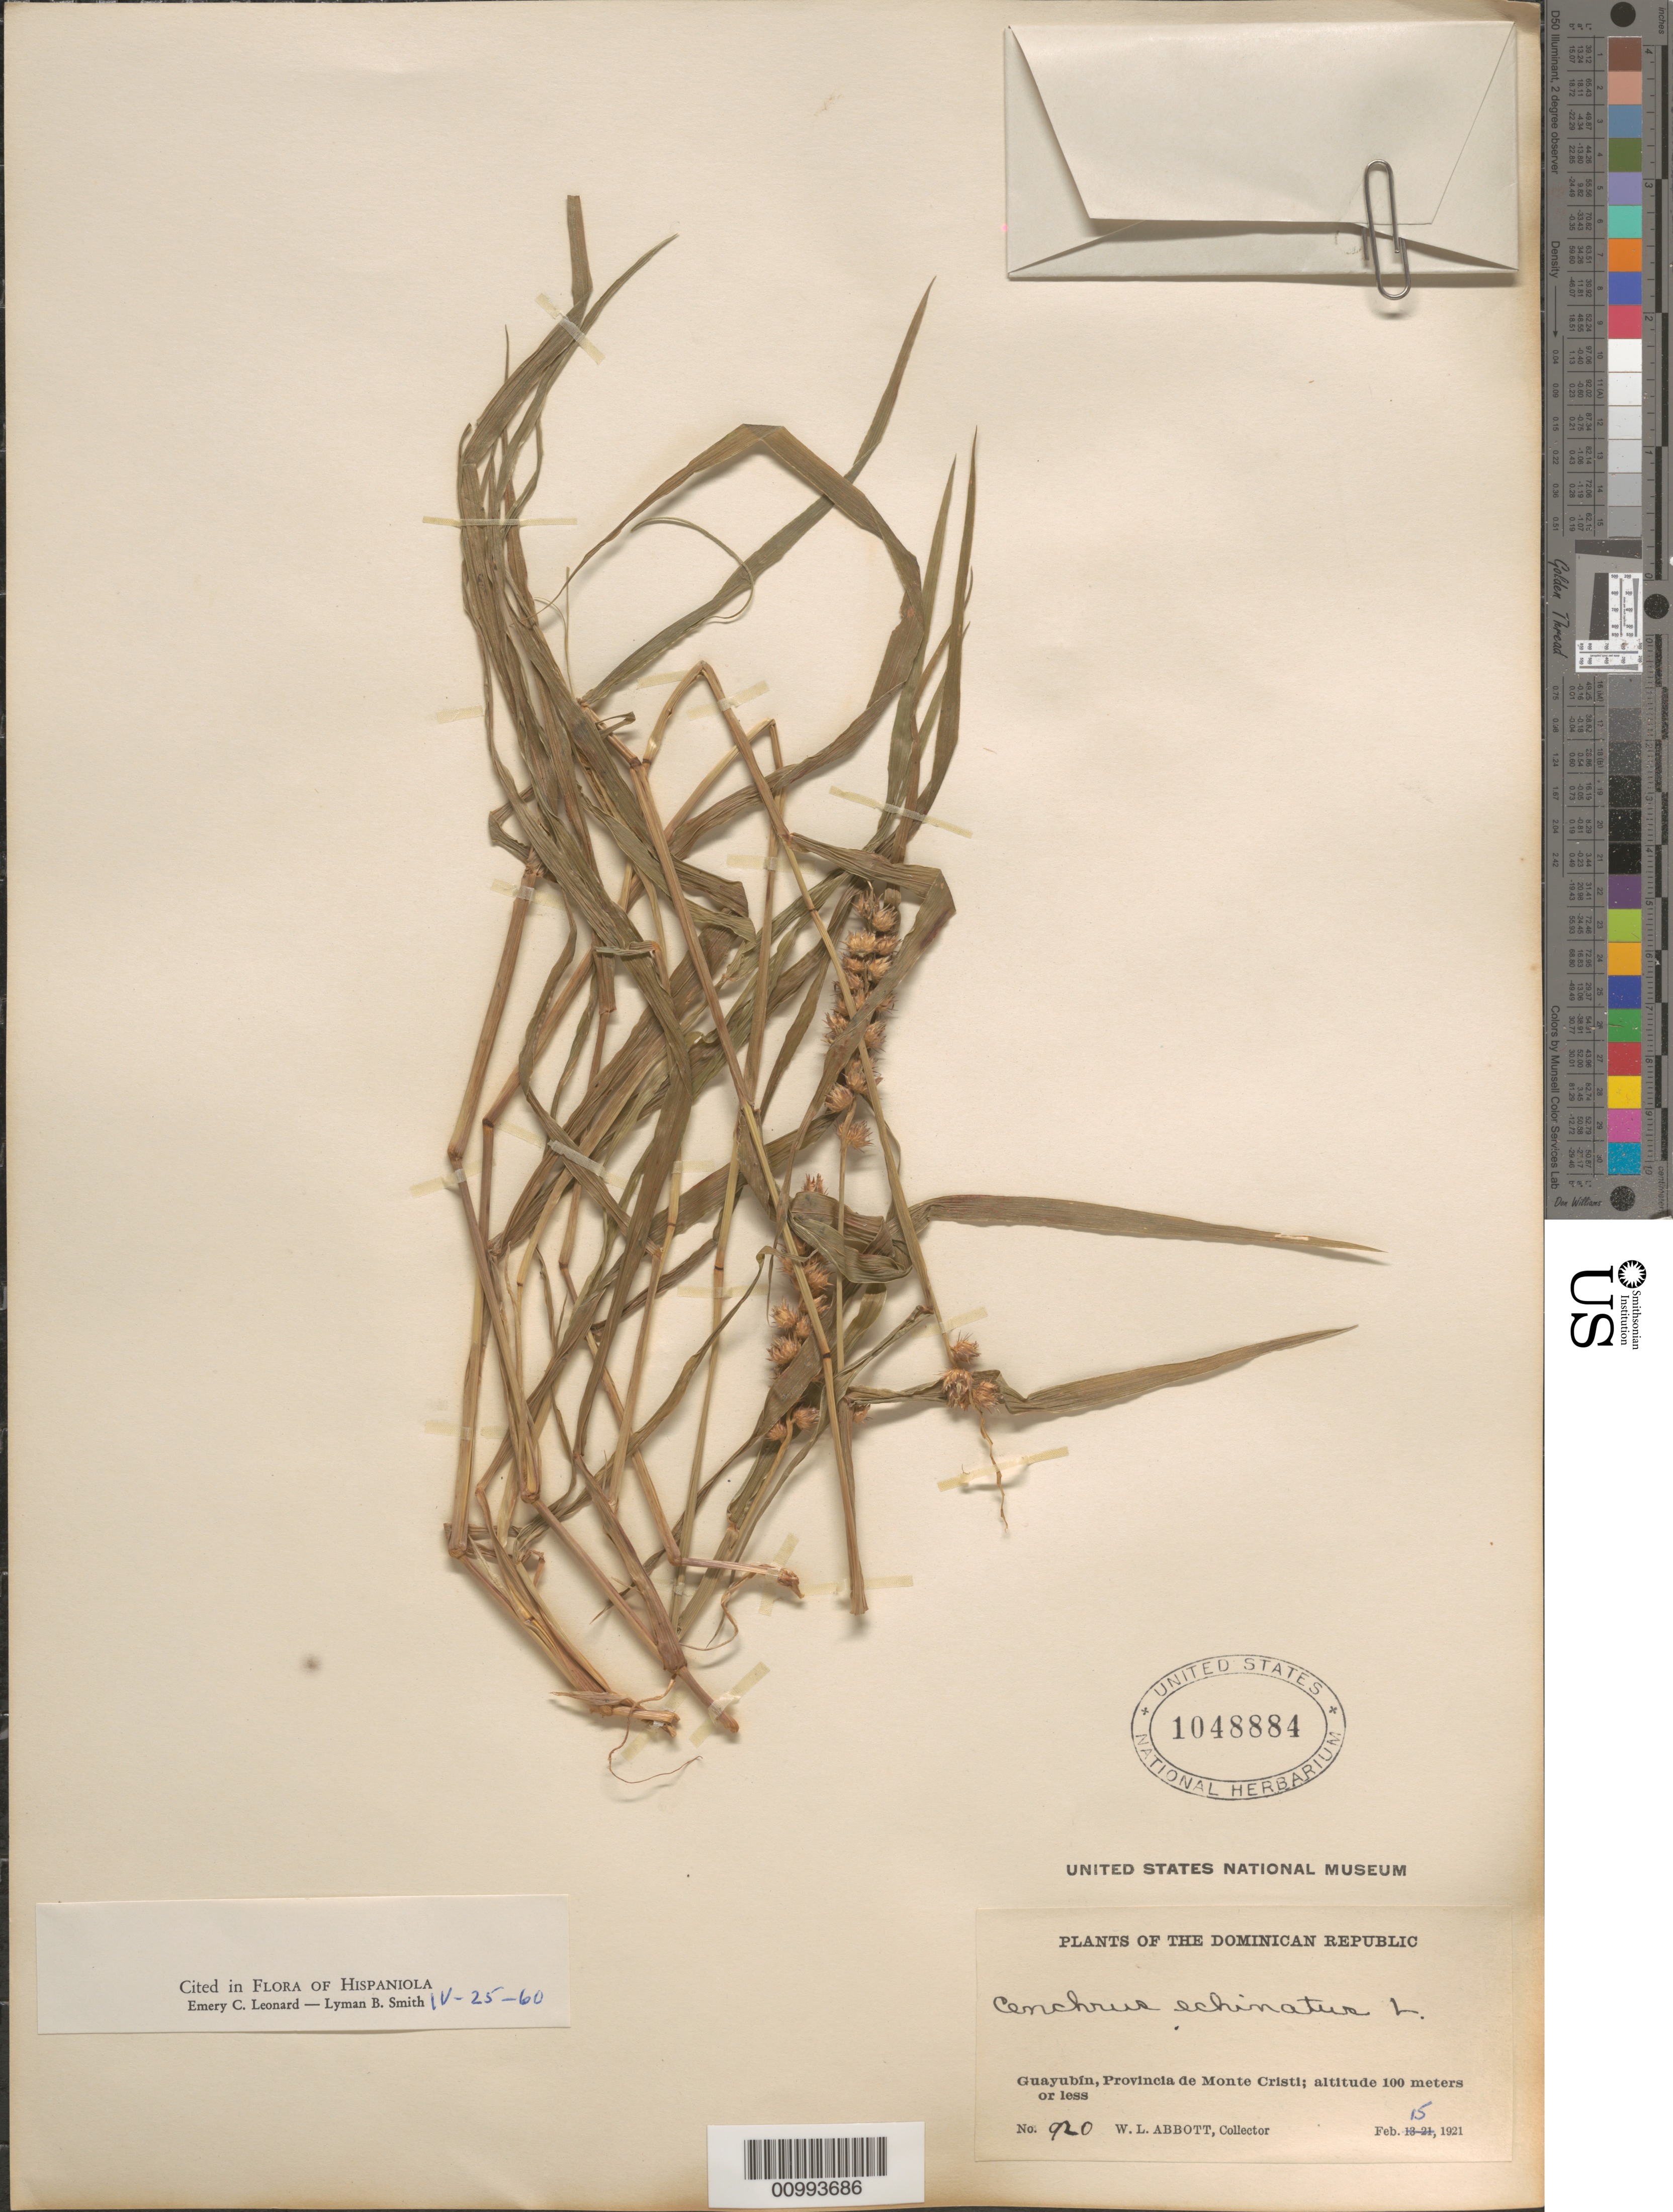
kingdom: Plantae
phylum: Tracheophyta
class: Liliopsida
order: Poales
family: Poaceae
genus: Cenchrus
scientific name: Cenchrus echinatus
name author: L.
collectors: W. L. Abbott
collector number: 920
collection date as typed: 15 Feb 1921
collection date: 1921-02-15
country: Dominican Republic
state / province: Monte Cristi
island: Hispaniola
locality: Guayubin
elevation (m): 100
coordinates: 0 N, 0 E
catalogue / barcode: US 1048884